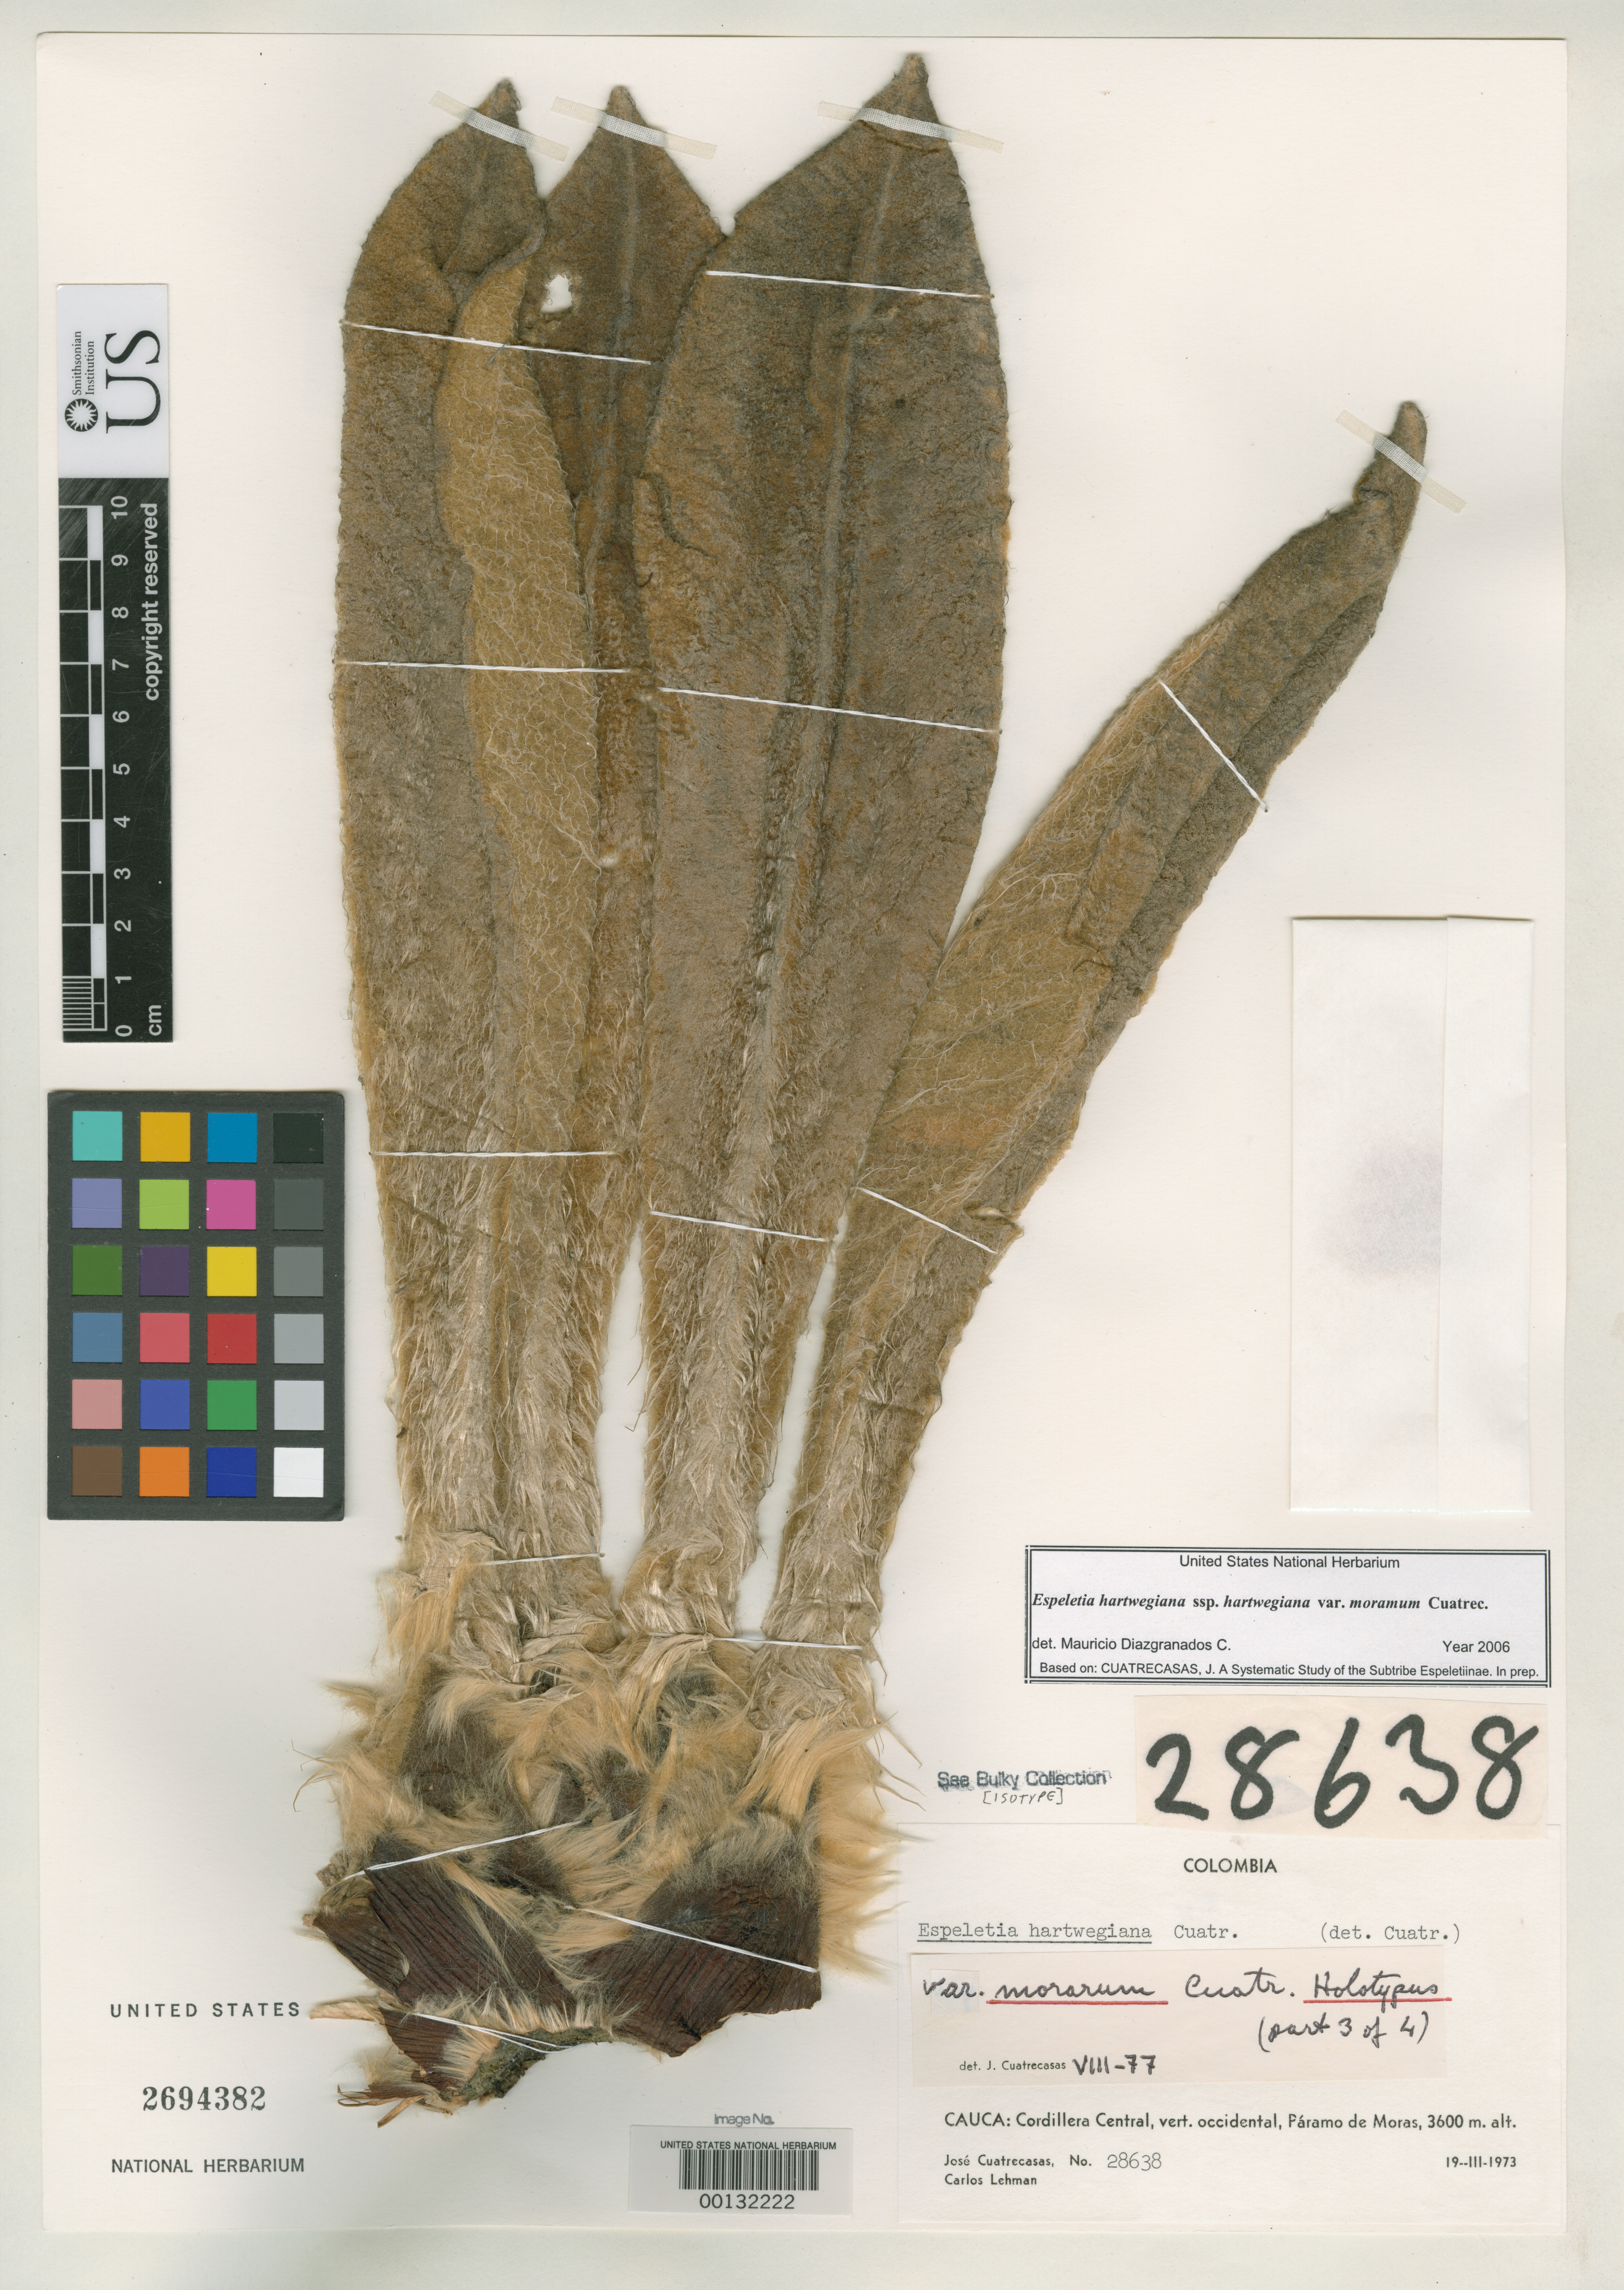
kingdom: Plantae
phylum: Tracheophyta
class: Magnoliopsida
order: Asterales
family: Asteraceae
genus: Espeletia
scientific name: Espeletia hartwegiana var. morarum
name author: Cuatrec.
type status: Holotype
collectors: J. Cuatrecasas & C. Lehman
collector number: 28638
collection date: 1973-03-19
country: Colombia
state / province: Cauca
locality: Cordillera Central, vert. occidental, páramo de Moras.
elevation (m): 3600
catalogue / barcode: US 2694382